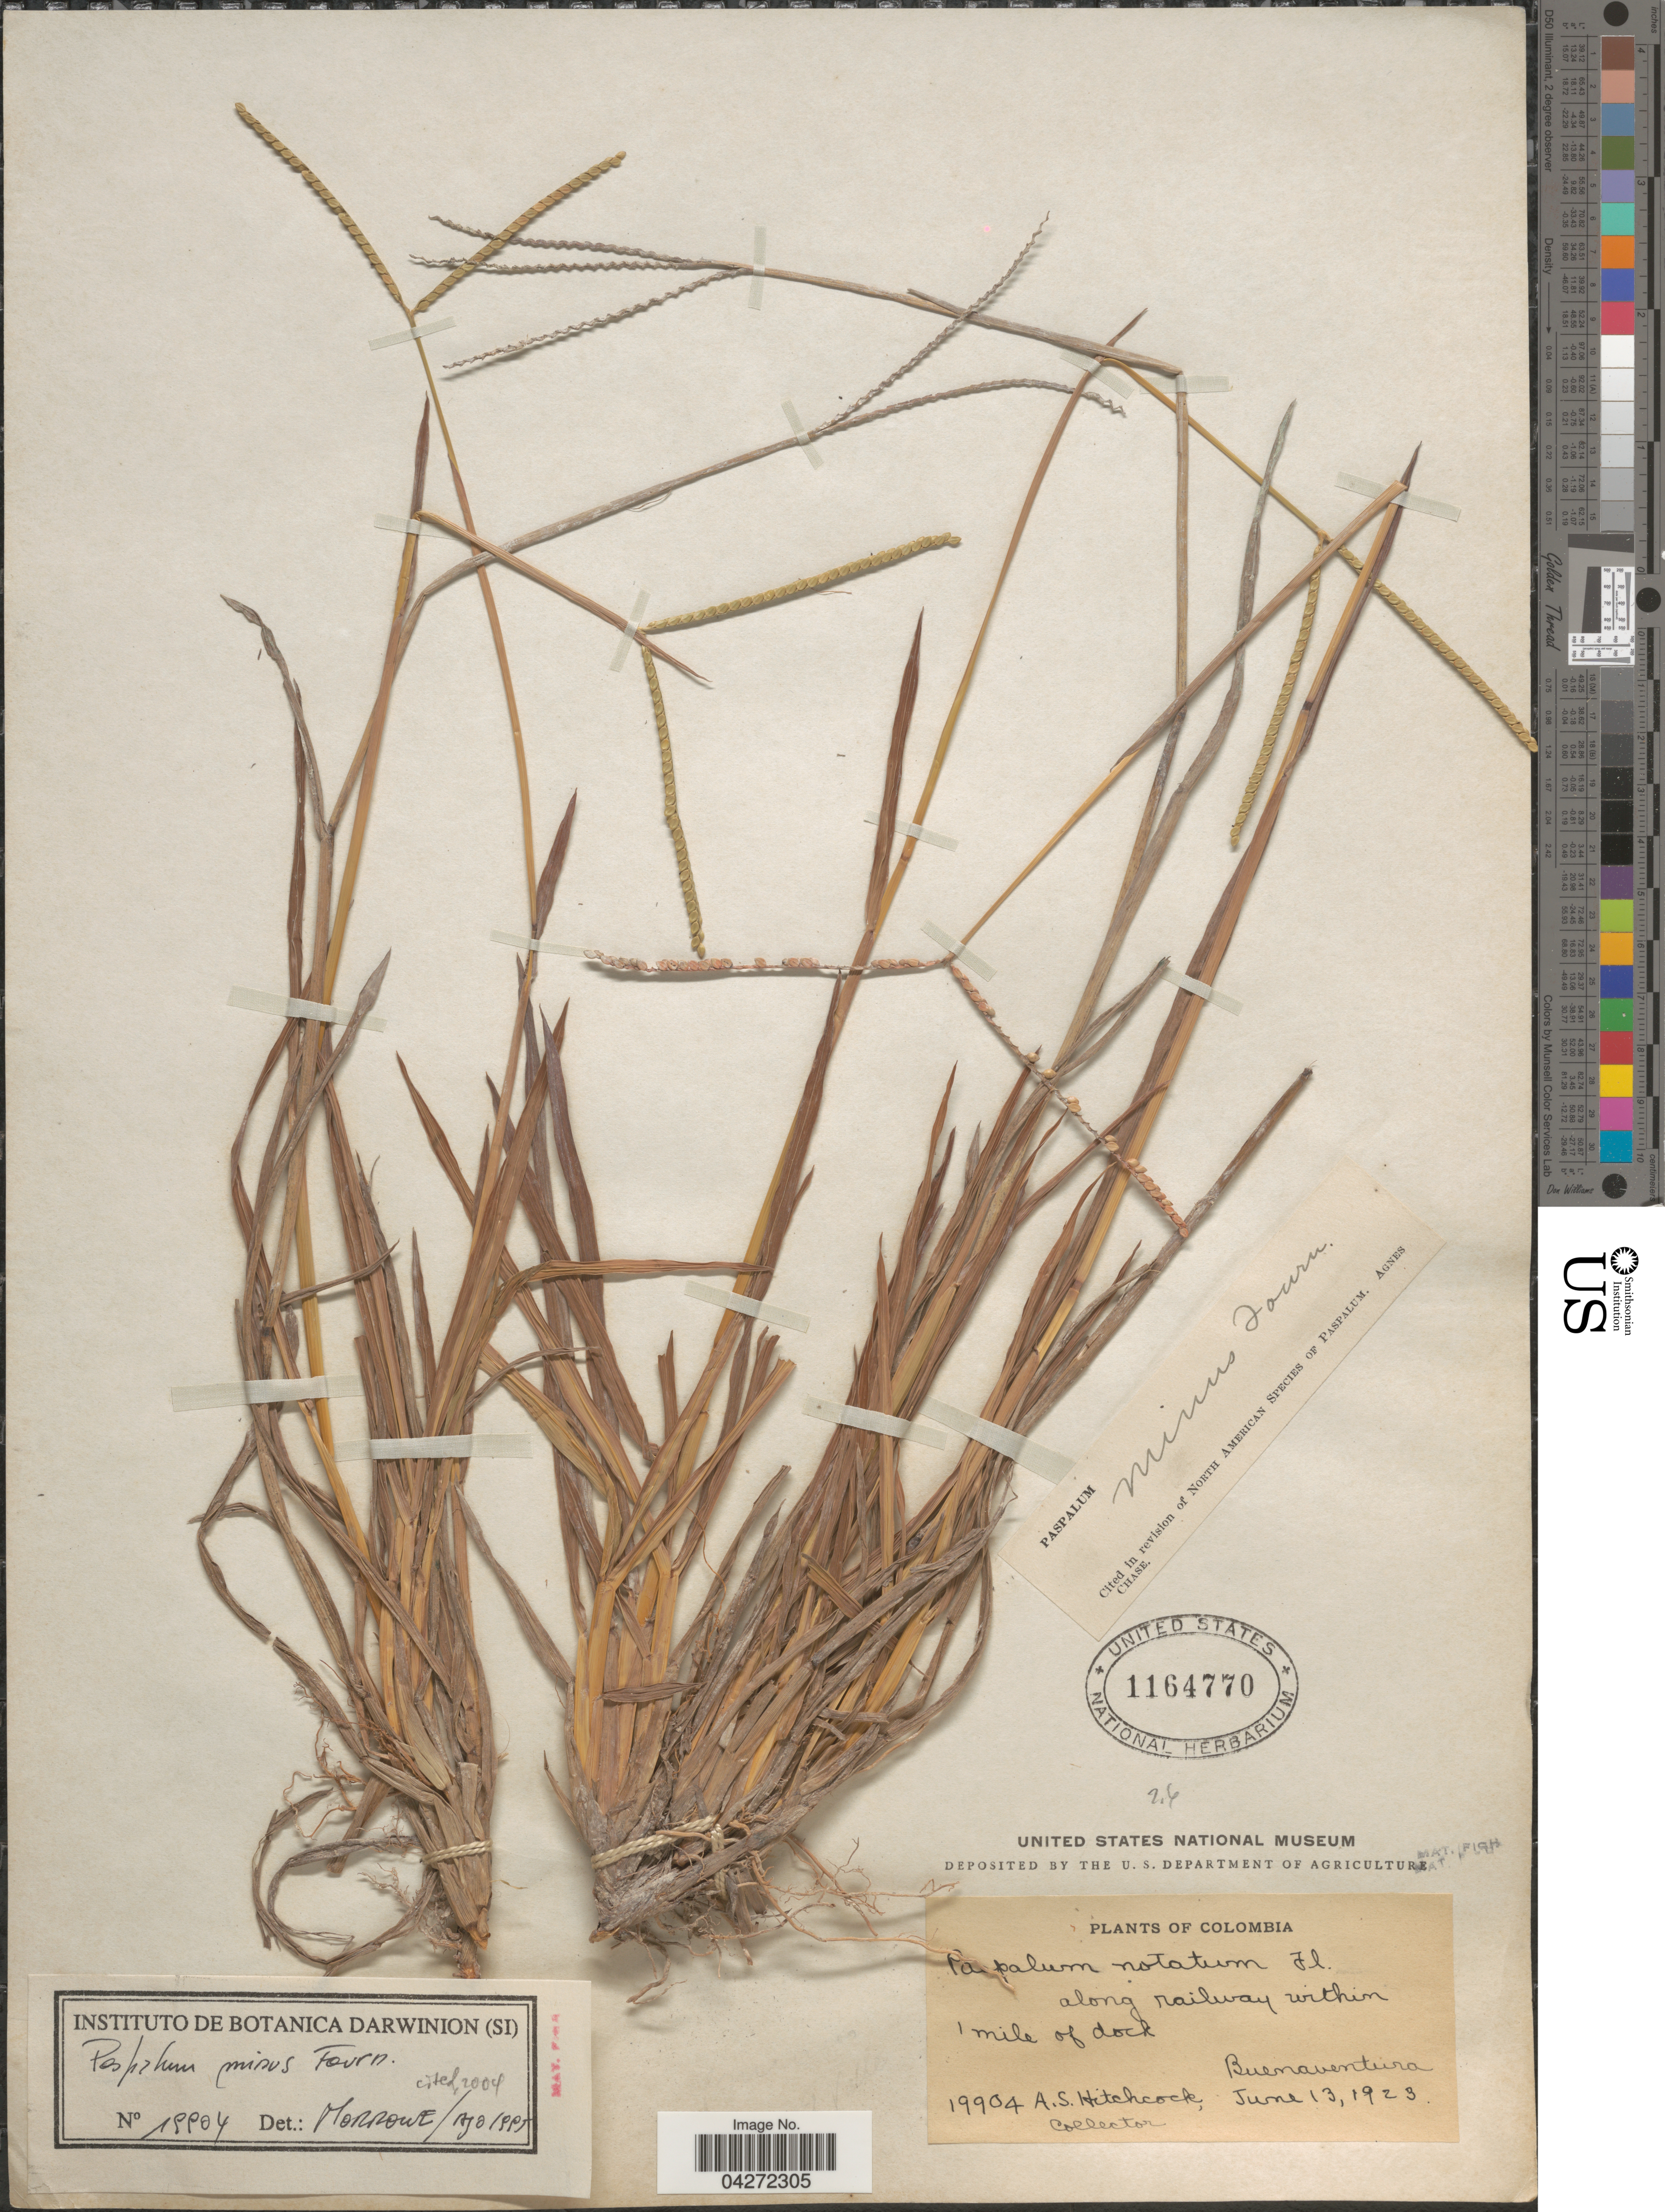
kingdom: Plantae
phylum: Tracheophyta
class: Liliopsida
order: Poales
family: Poaceae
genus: Paspalum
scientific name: Paspalum minus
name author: E. Fourn.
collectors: A. S. Hitchcock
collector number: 19904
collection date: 1923-06-13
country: Colombia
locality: Along railway within 1 mile of dock. Buenaventura.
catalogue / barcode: US 1164770